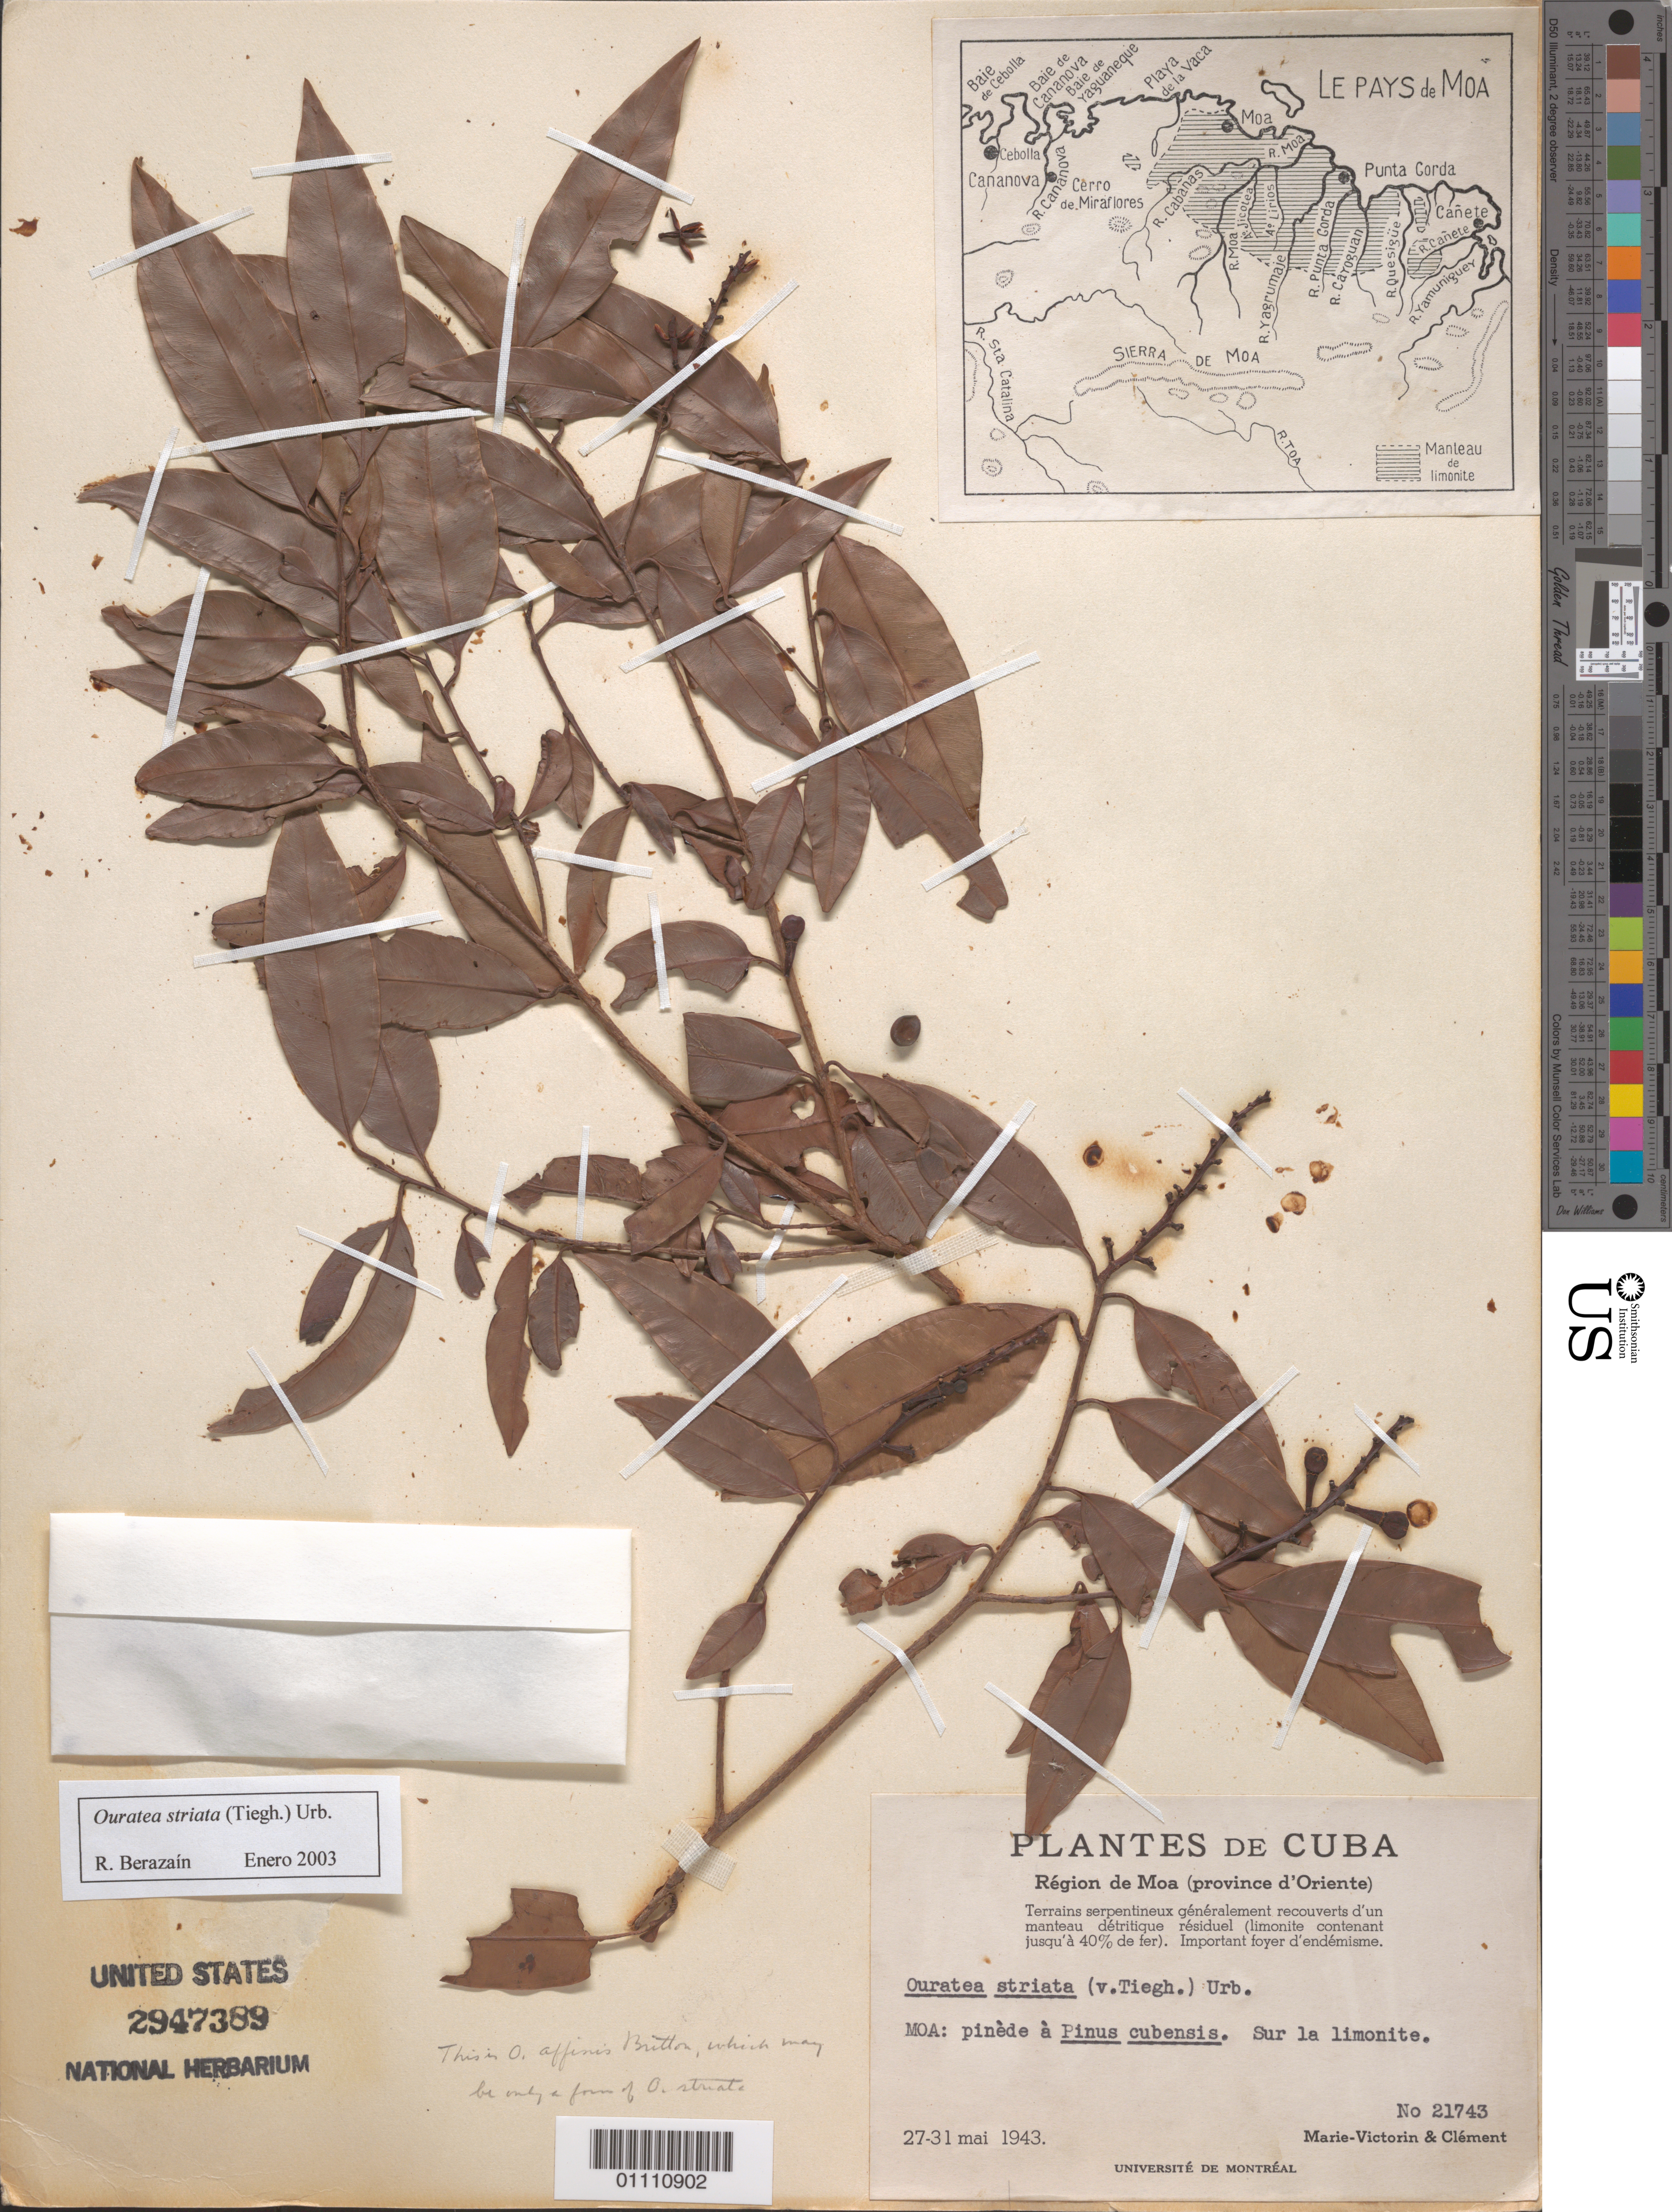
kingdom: Plantae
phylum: Tracheophyta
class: Magnoliopsida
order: Malpighiales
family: Ochnaceae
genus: Ouratea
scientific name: Ouratea striata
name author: (Tiegh.) Urb.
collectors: Fr. Marie-Victorin & Bro. Clemente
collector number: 21743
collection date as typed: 27 May 1943 to 31 May 1943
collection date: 1943-05-27/1943-05-31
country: Cuba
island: Cuba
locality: Oriente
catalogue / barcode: US 2947389